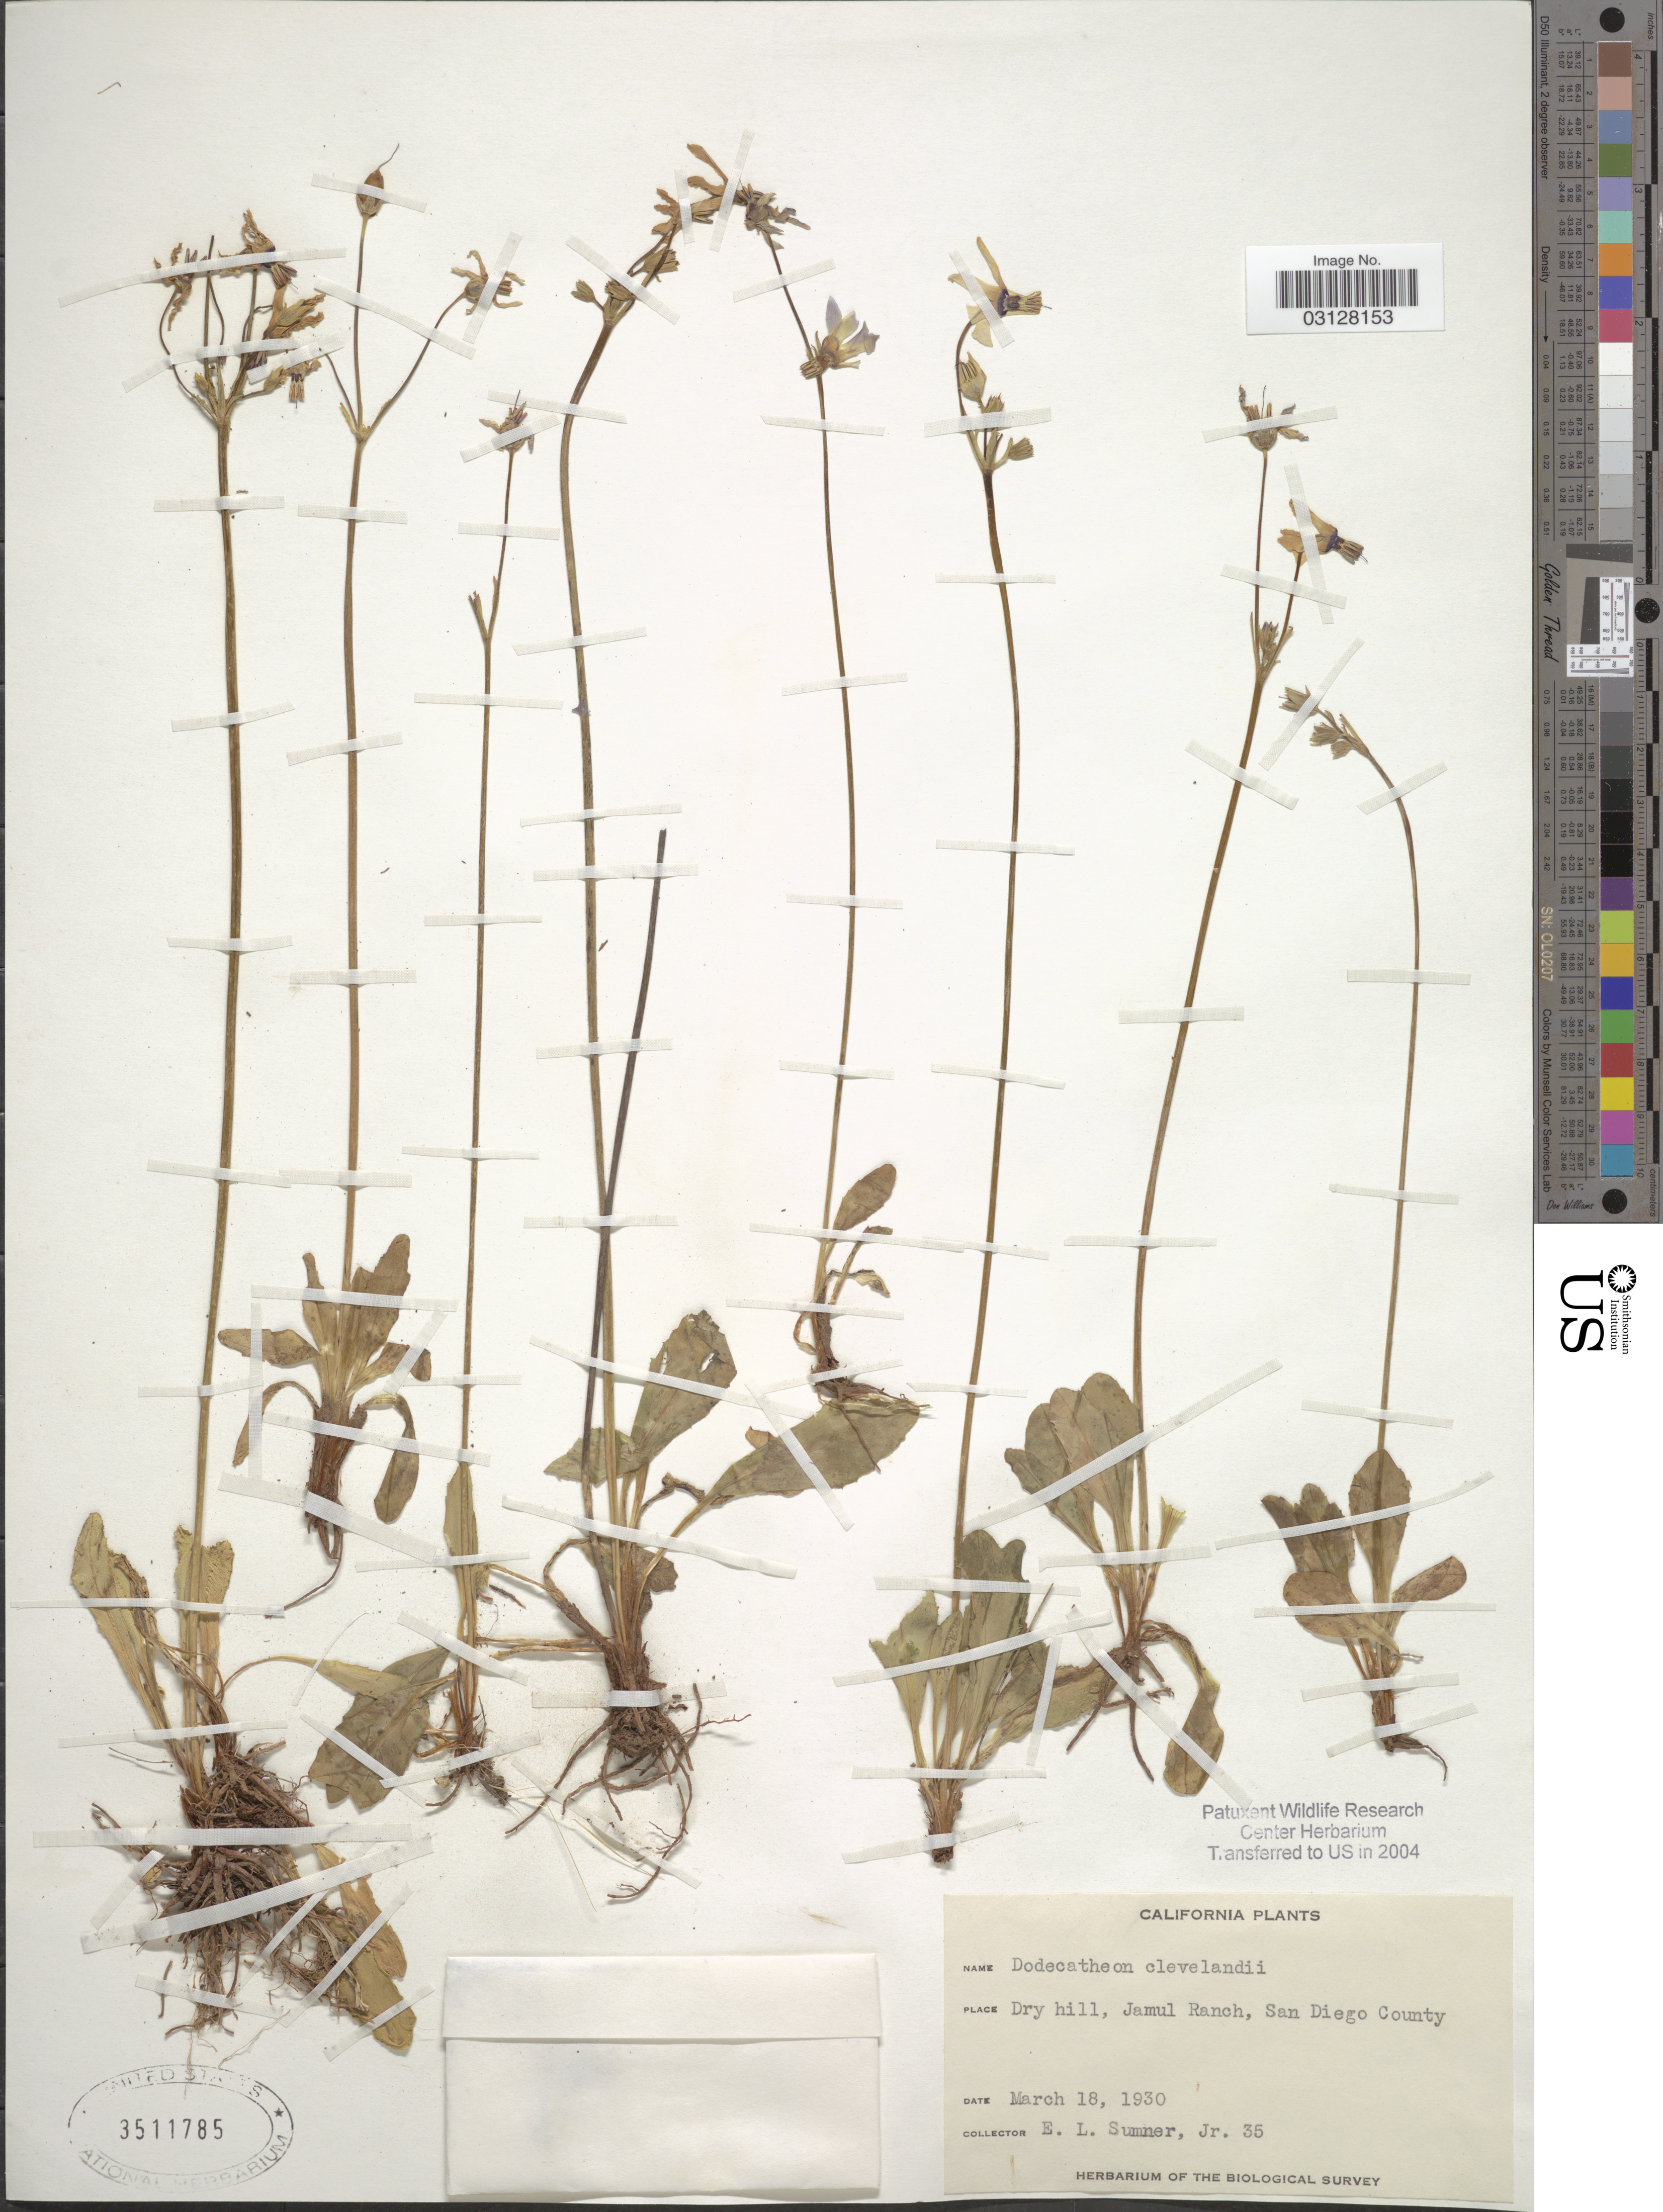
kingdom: Plantae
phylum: Tracheophyta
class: Magnoliopsida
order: Ericales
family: Primulaceae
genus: Dodecatheon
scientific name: Dodecatheon clevelandii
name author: Greene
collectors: E. Sumner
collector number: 35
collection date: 1930-03-18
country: United States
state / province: California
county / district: San Diego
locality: Dry hill, Jamul Ranch, San Diego County.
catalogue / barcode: US 3511785